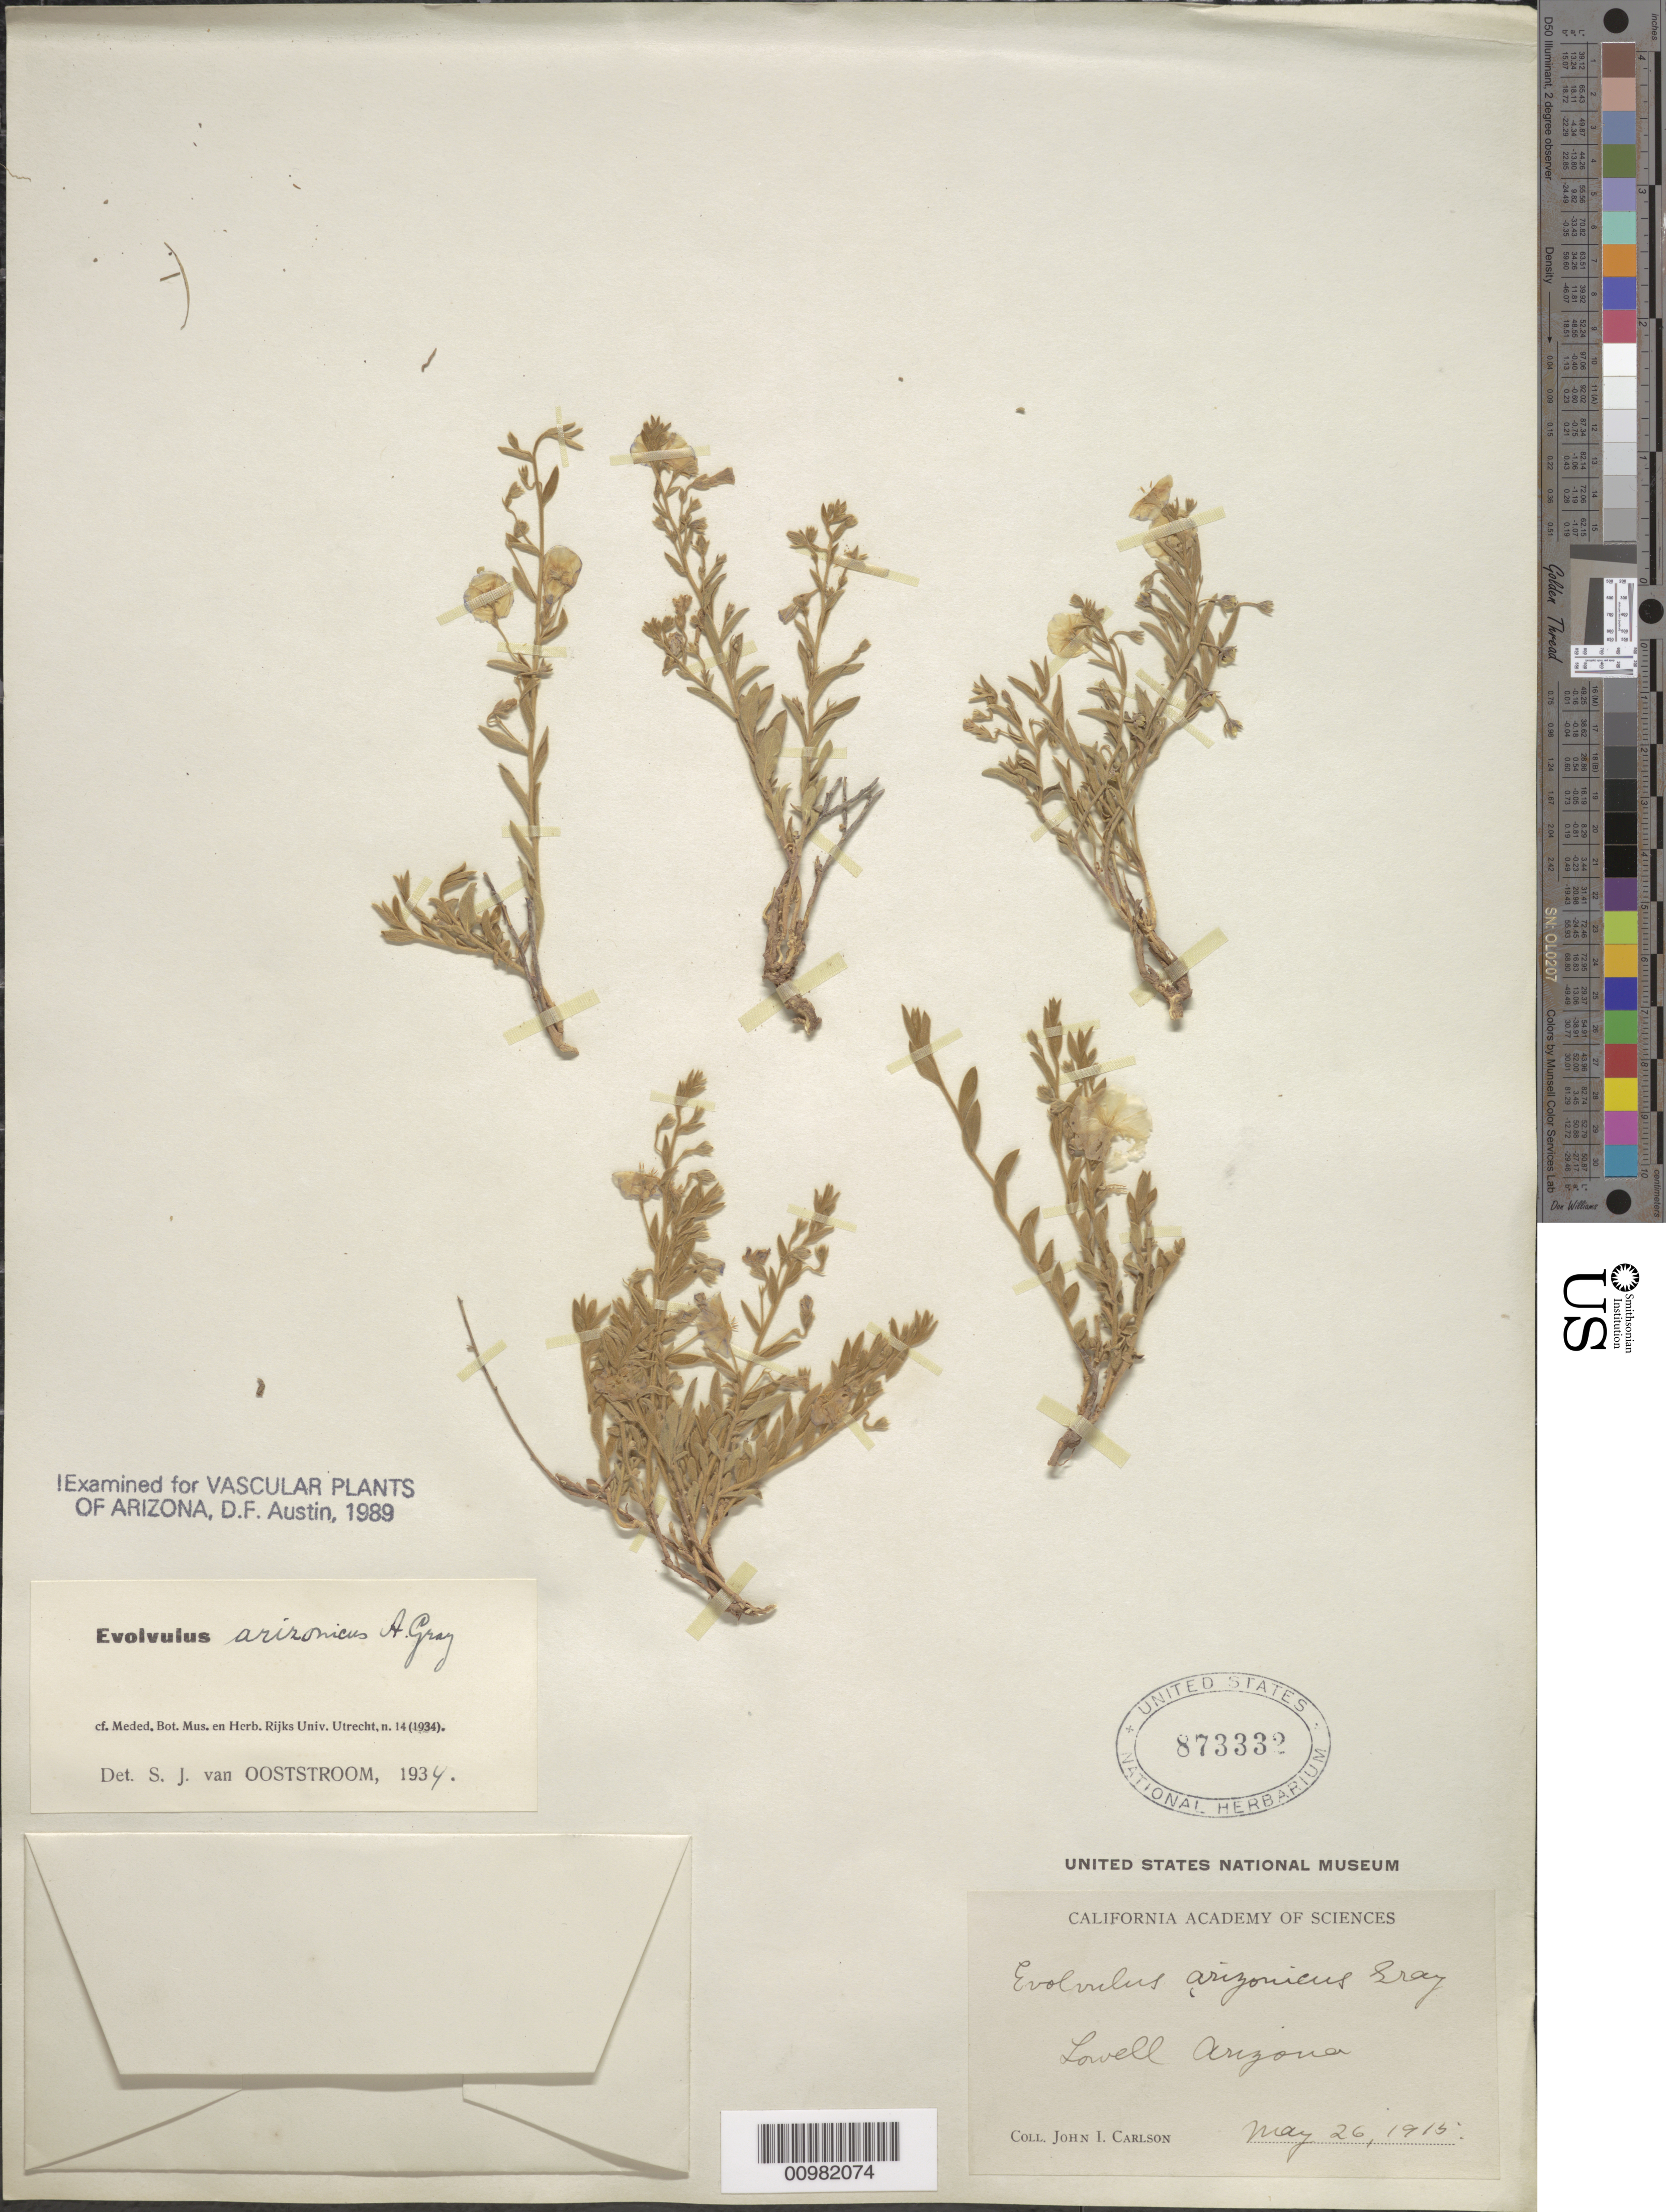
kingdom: Plantae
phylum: Tracheophyta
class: Magnoliopsida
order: Solanales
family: Convolvulaceae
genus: Evolvulus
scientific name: Evolvulus arizonicus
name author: A. Gray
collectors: J. Carlson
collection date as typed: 26 May 1915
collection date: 1915-05-26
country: United States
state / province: Arizona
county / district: Cochise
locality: Lowell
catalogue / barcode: US 873332